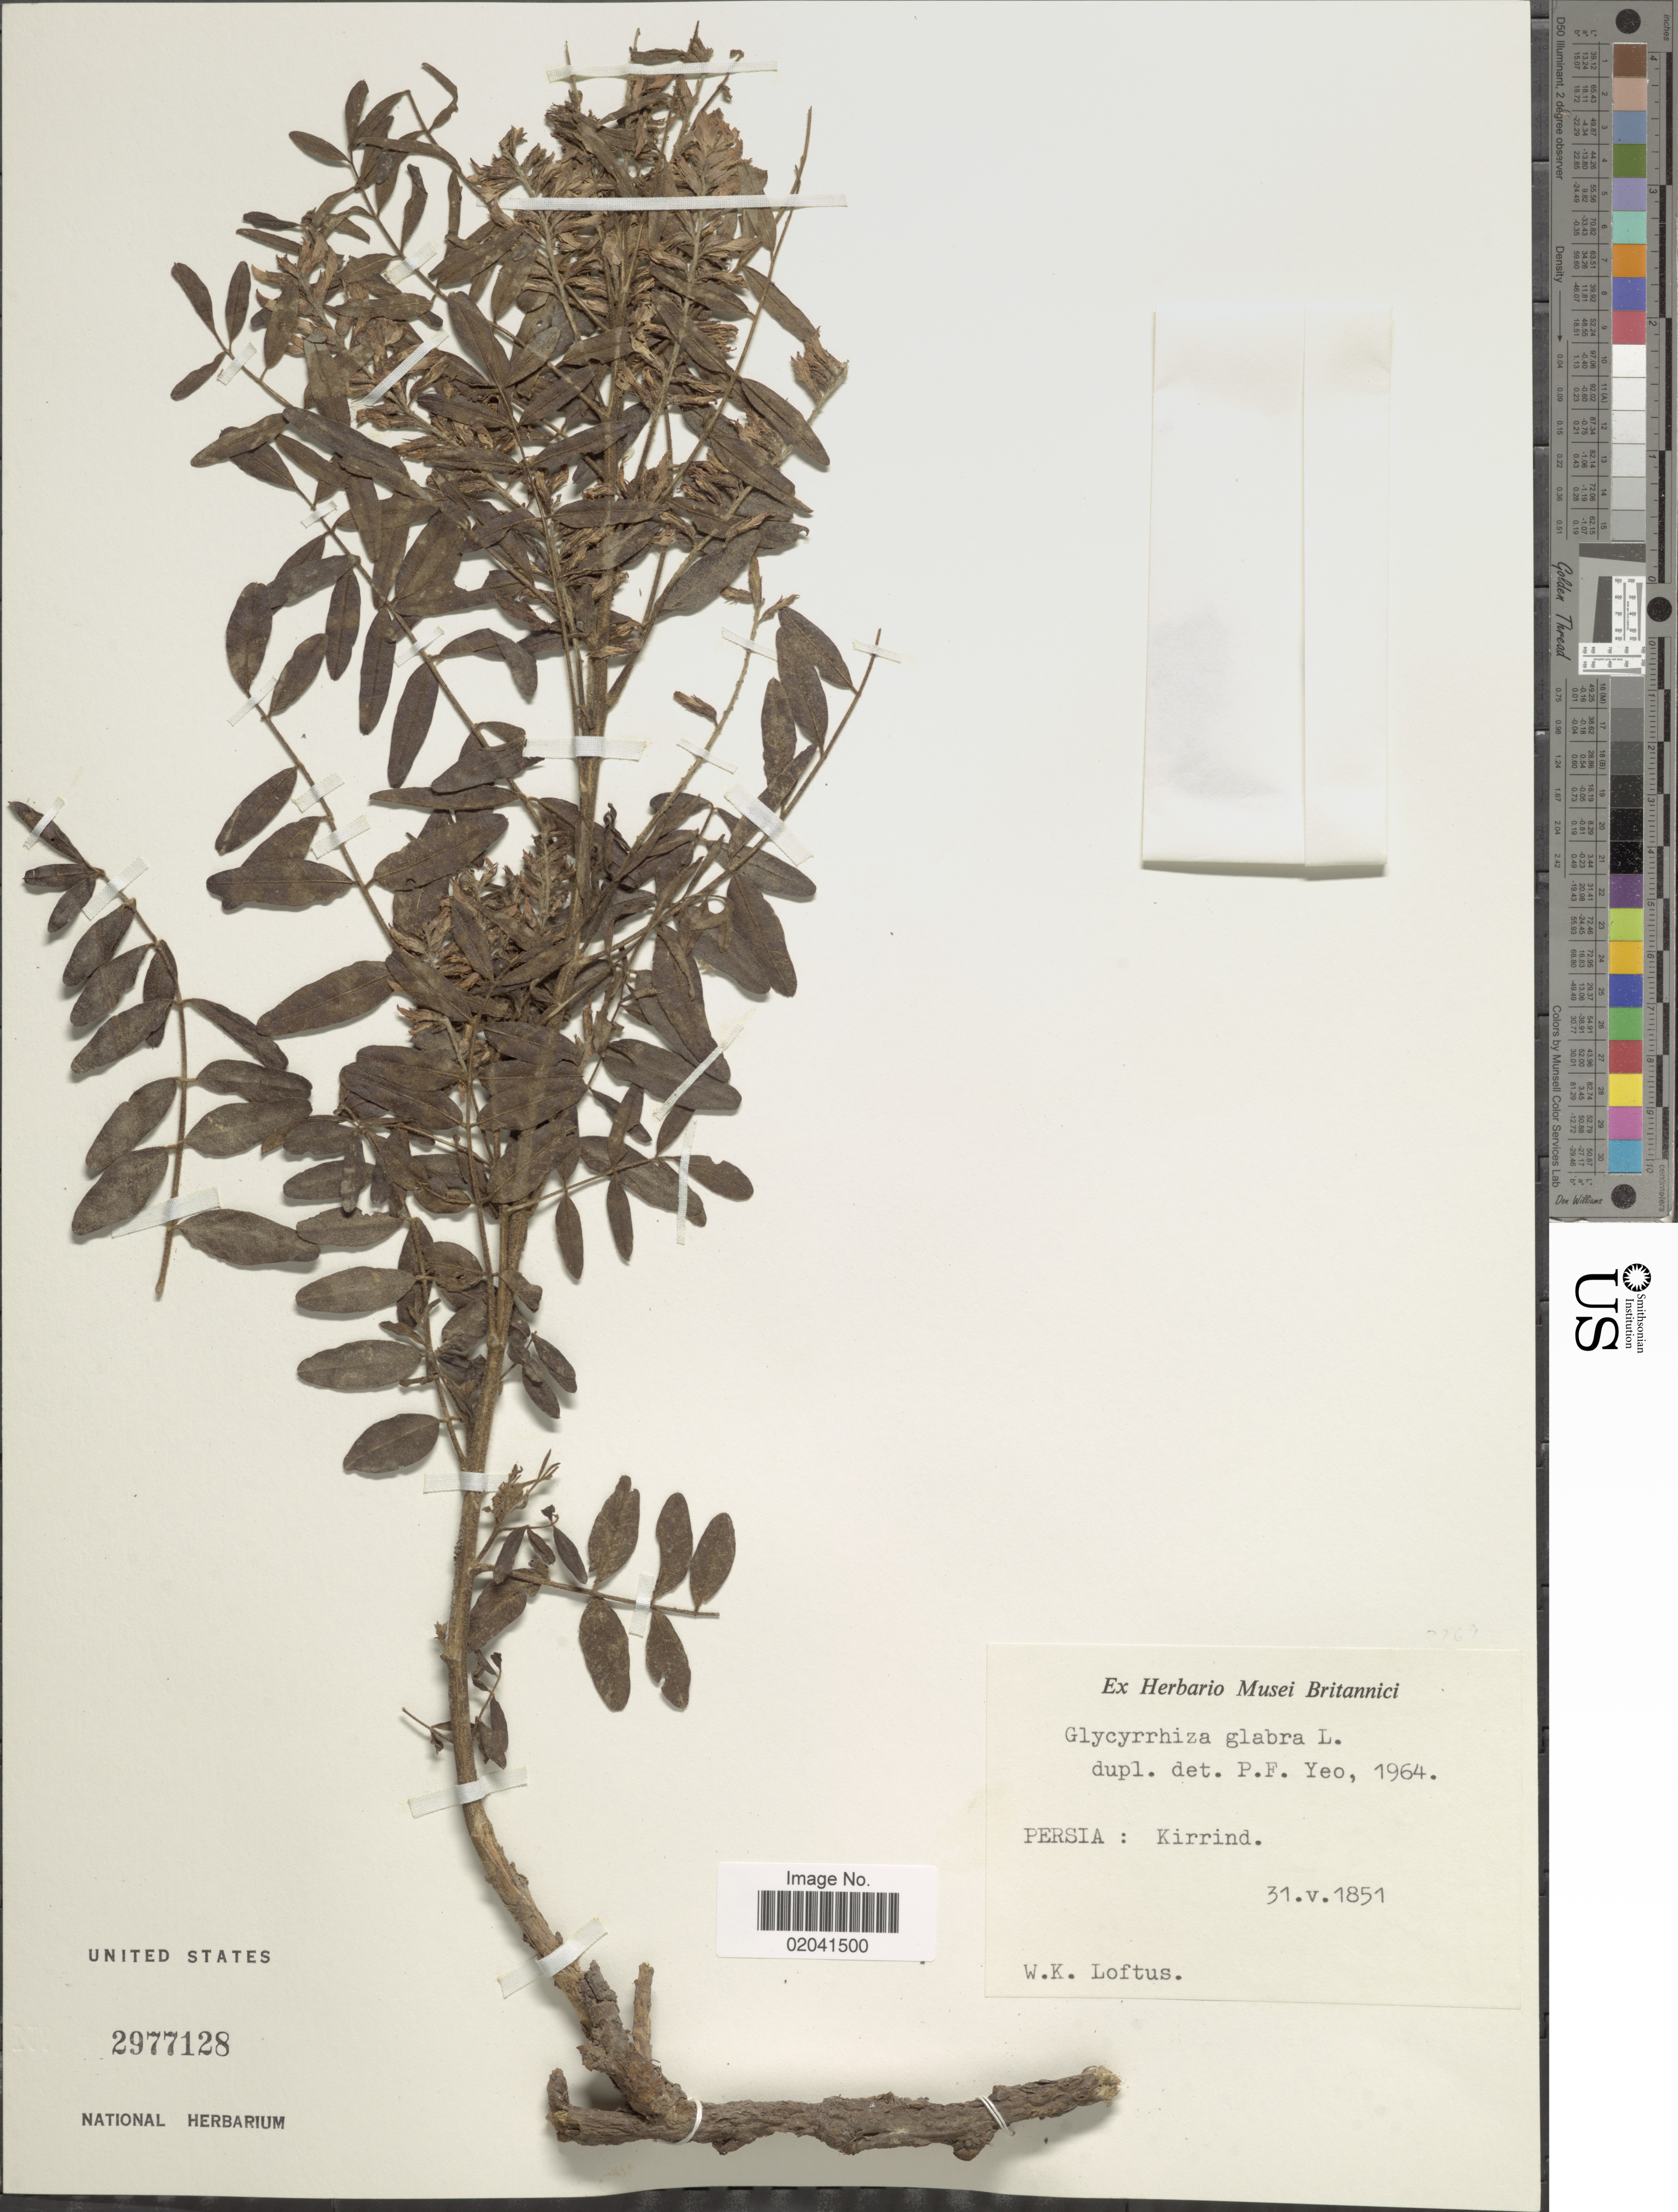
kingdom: Plantae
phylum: Tracheophyta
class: Magnoliopsida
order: Fabales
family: Fabaceae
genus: Glycyrrhiza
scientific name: Glycyrrhiza glabra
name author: L.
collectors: W. Loftus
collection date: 1851-05-31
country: Iran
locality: Persia: Kirrind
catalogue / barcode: US 2977128